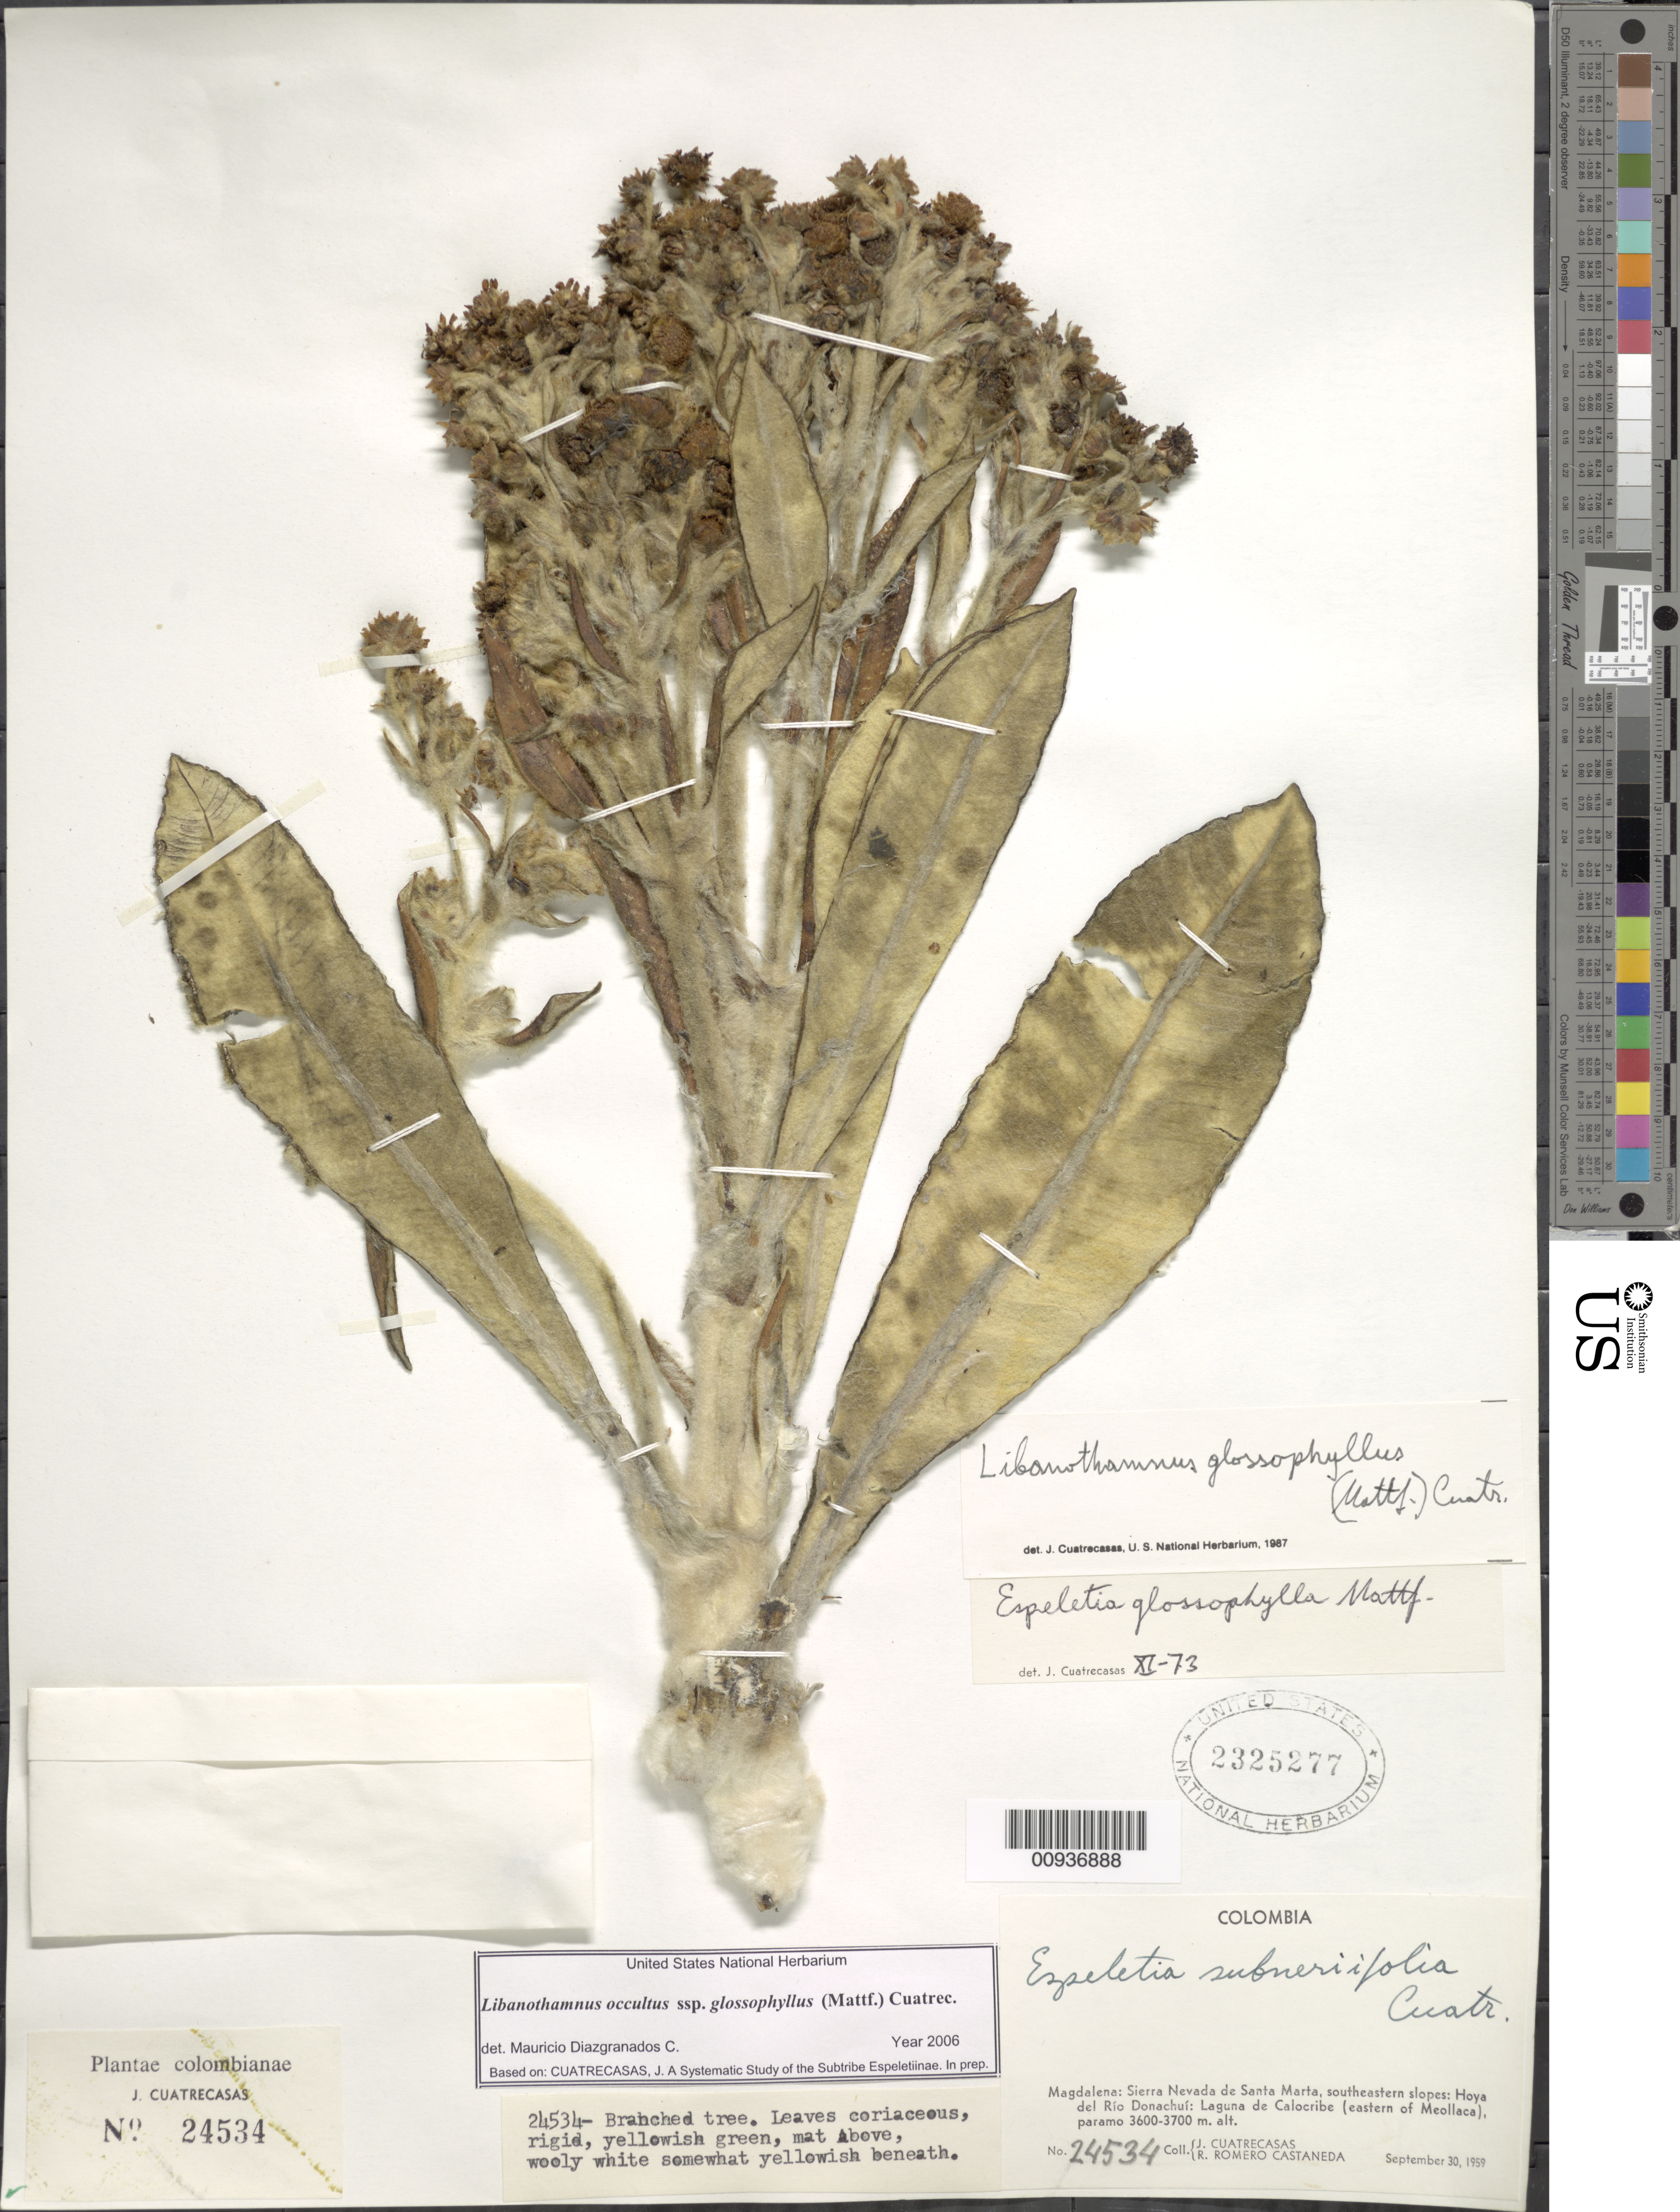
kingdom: Plantae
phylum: Tracheophyta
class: Magnoliopsida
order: Asterales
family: Asteraceae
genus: Libanothamnus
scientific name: Libanothamnus occultus subsp. glossophyllus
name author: (Mattf.) Cuatrec.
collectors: J. Cuatrecasas & R. Romero Castañeda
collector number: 24534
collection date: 1959-09-30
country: Colombia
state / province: Magdalena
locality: Sierra Nevada de Santa Marta, southeastern slopes, Hoya del Rio Donachui, Laguna de Calocribe (eastern of Meollaca)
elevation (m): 3600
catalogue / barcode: US 2325277